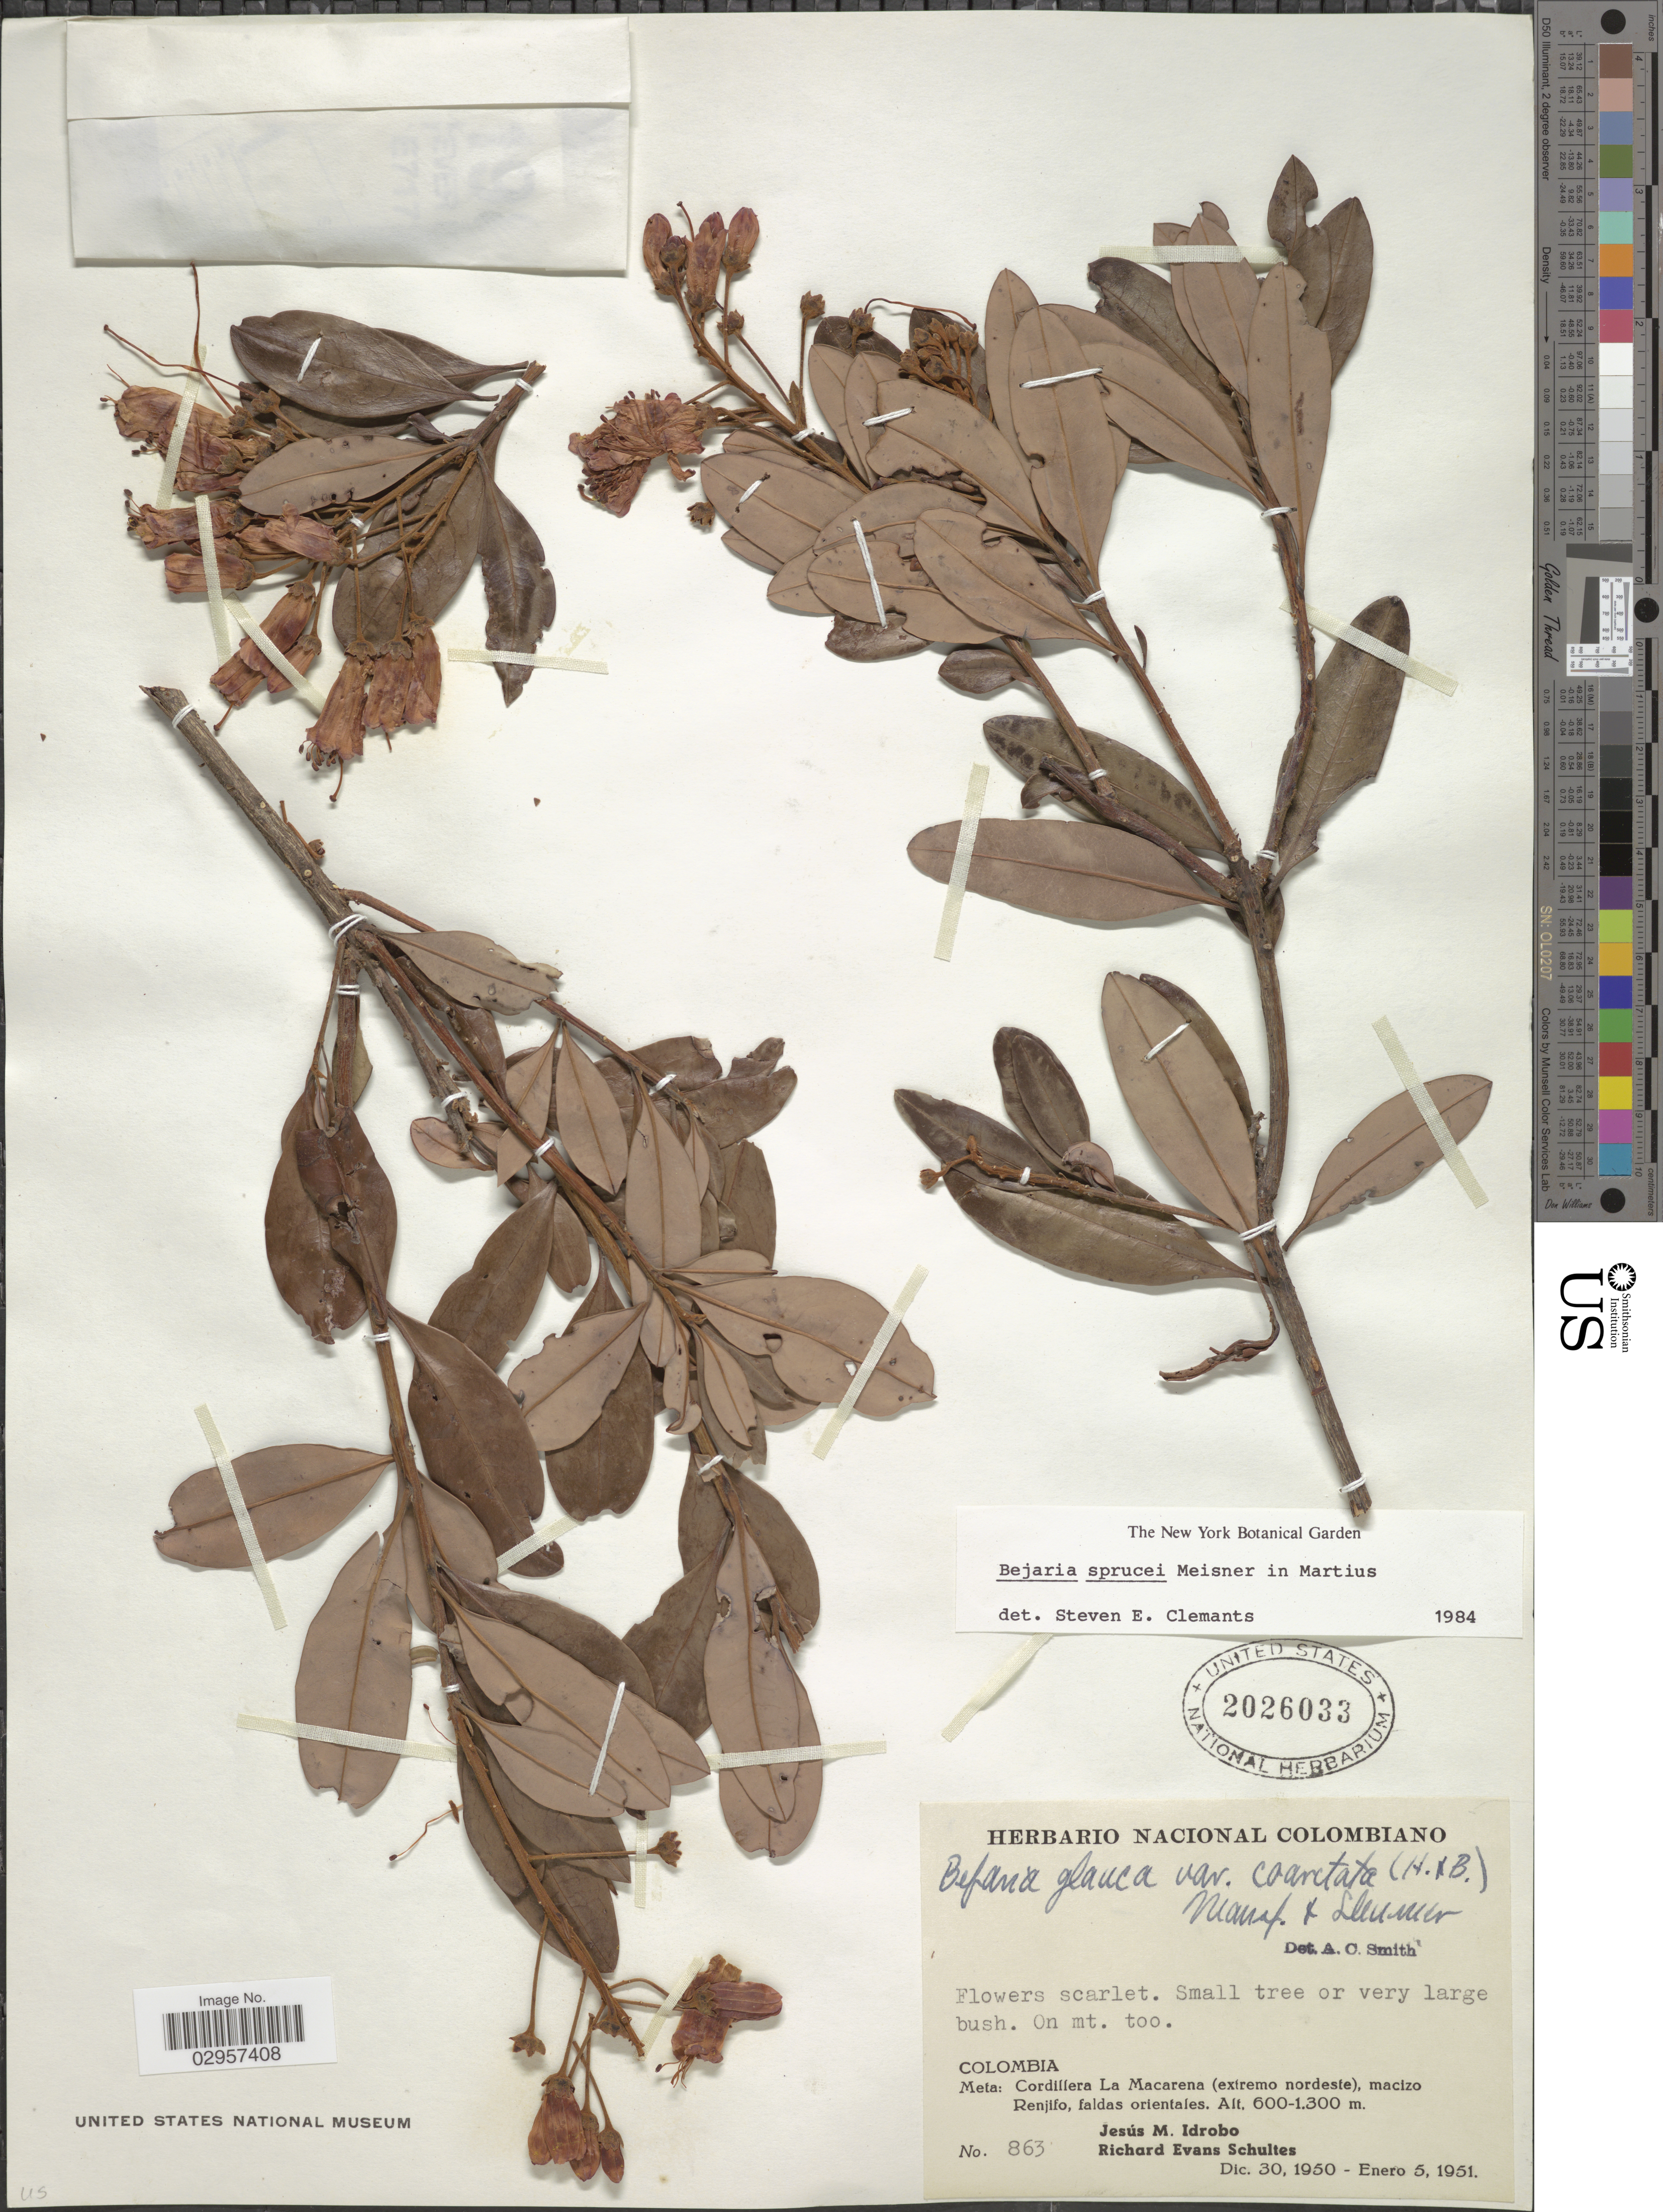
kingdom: Plantae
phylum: Tracheophyta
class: Magnoliopsida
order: Ericales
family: Ericaceae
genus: Befaria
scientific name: Befaria sprucei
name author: Meisn.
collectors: J. M. Idrobo & R. E. Schultes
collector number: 863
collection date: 1950-12-30/1951-01-05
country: Colombia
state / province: Meta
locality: Cordillera la Macarena (extremo nordeste), macizo Renjifo, faldas orientales.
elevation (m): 600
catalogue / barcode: US 2026033